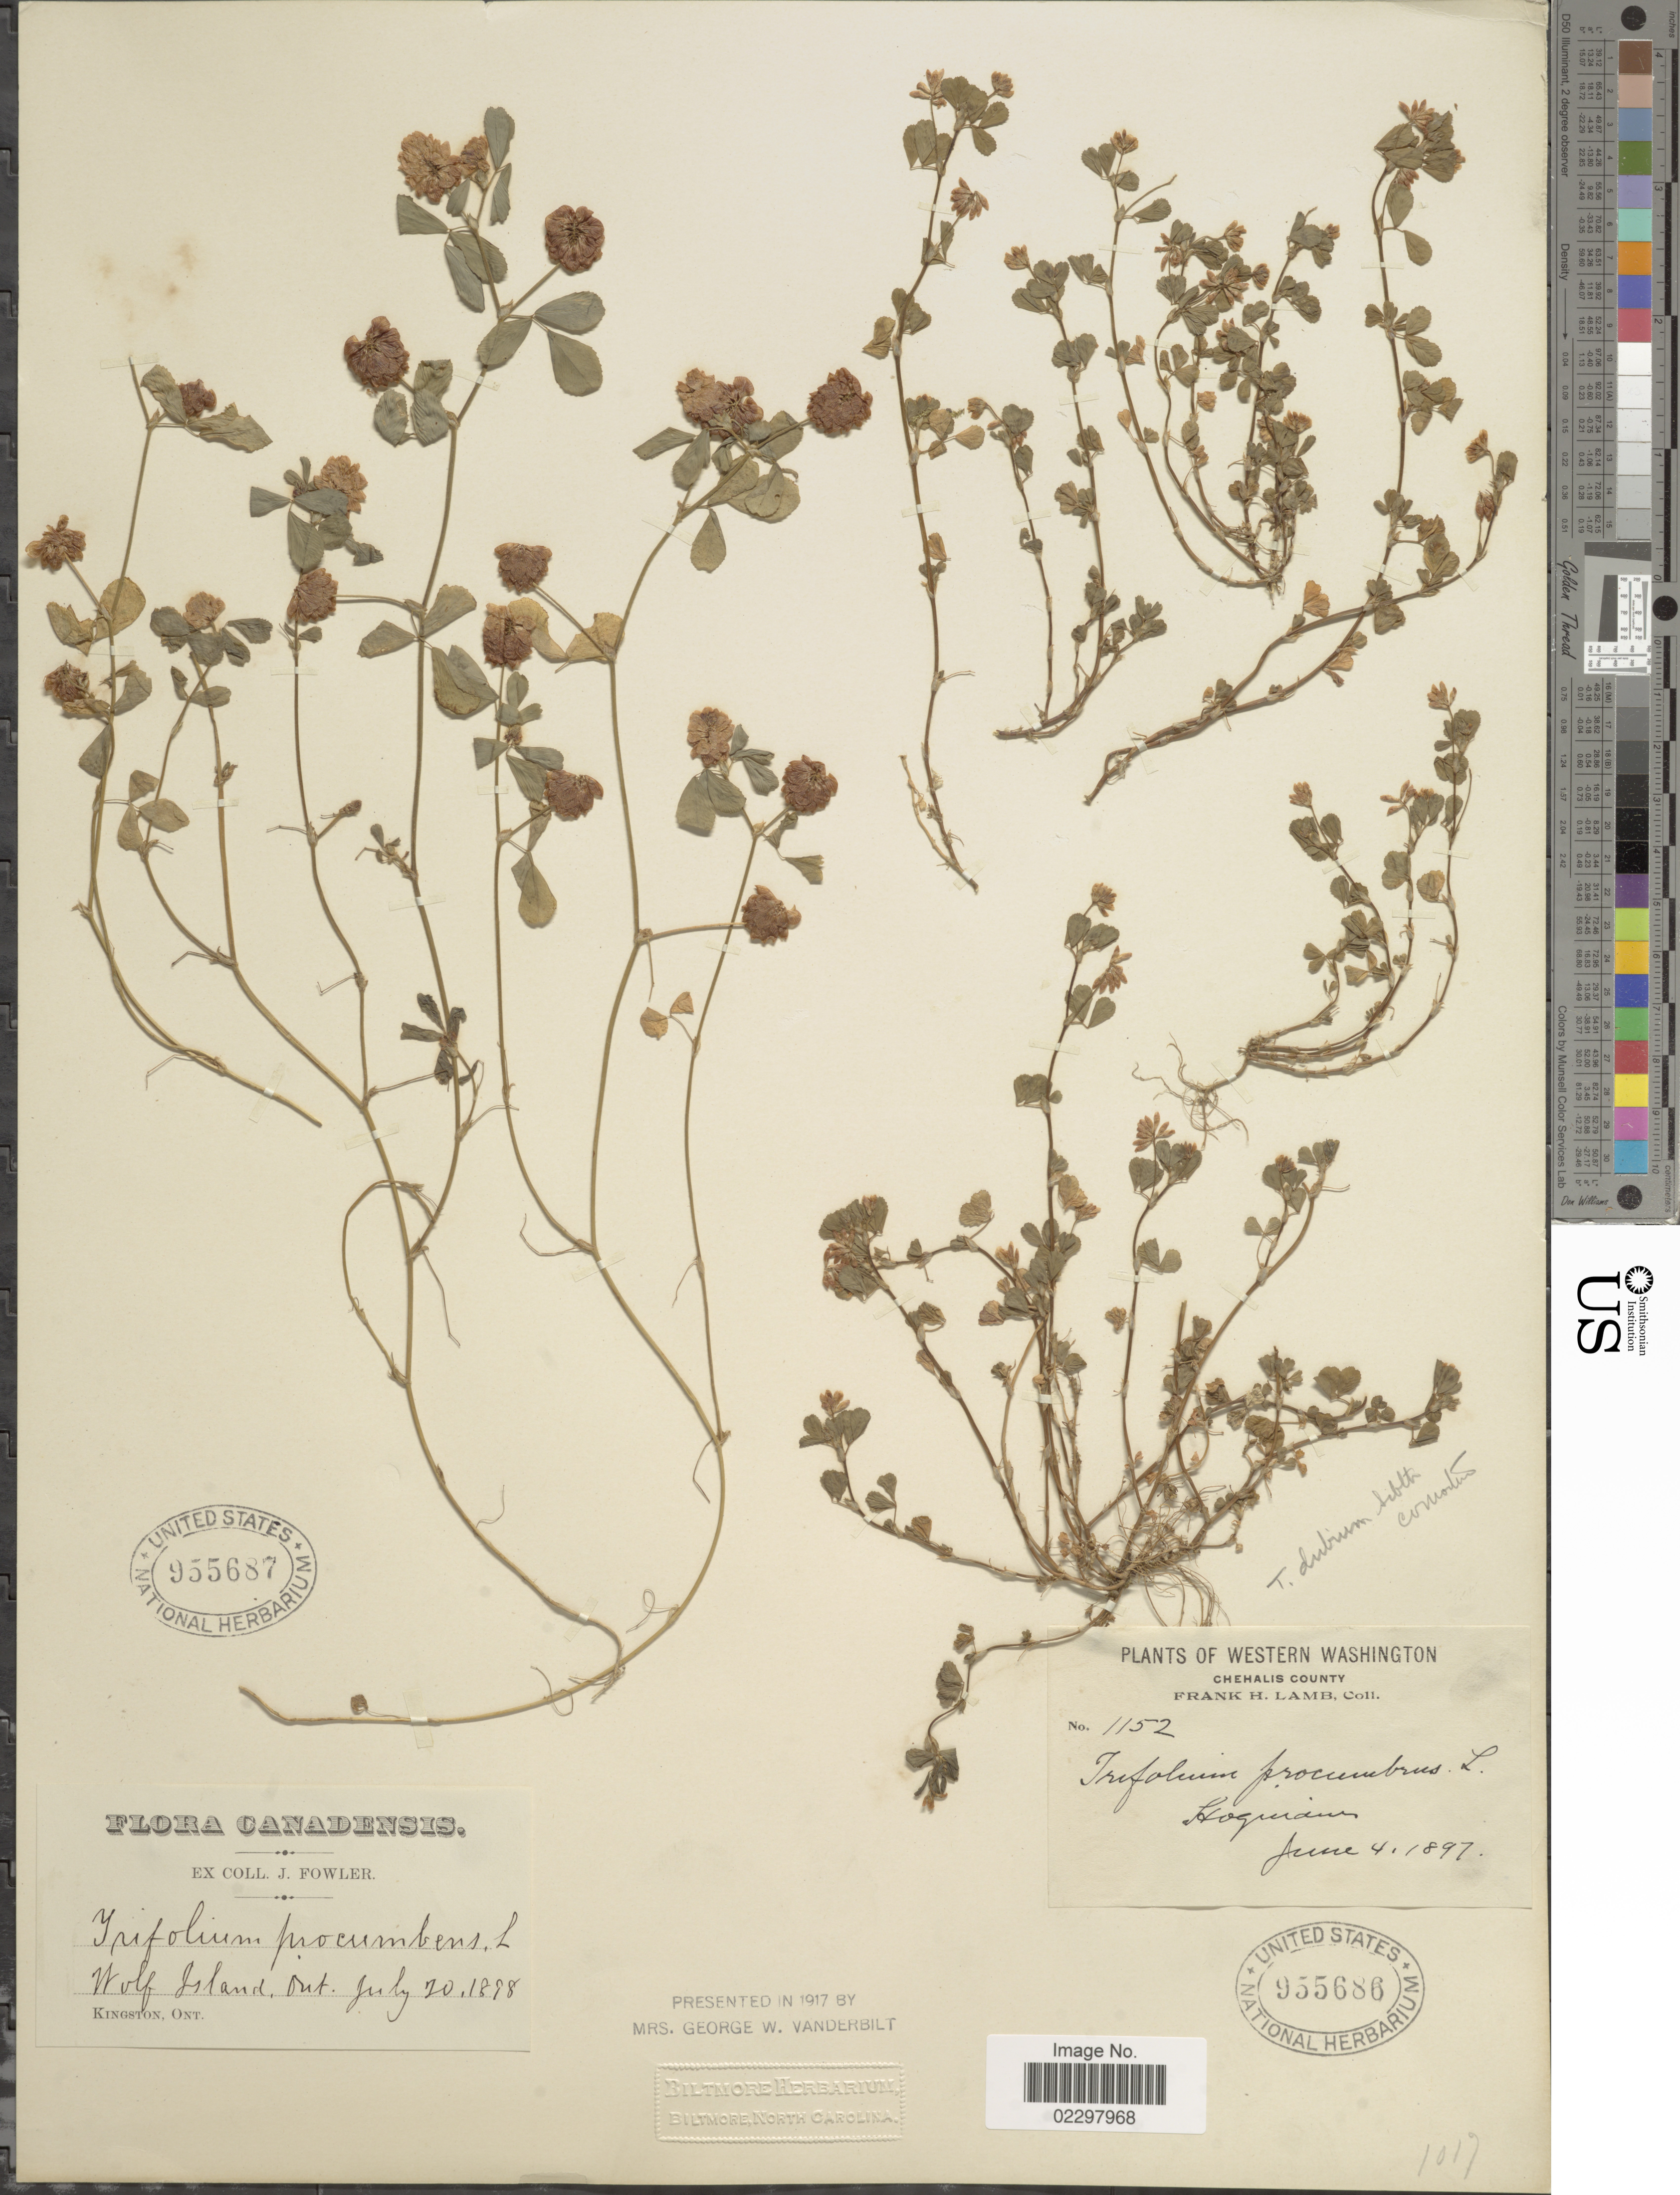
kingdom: Plantae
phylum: Tracheophyta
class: Magnoliopsida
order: Fabales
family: Fabaceae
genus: Trifolium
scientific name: Trifolium procumbens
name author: L.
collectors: J. P. Fowler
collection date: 1898-07-20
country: Canada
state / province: Ontario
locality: Wolf Island.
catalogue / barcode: US 955687